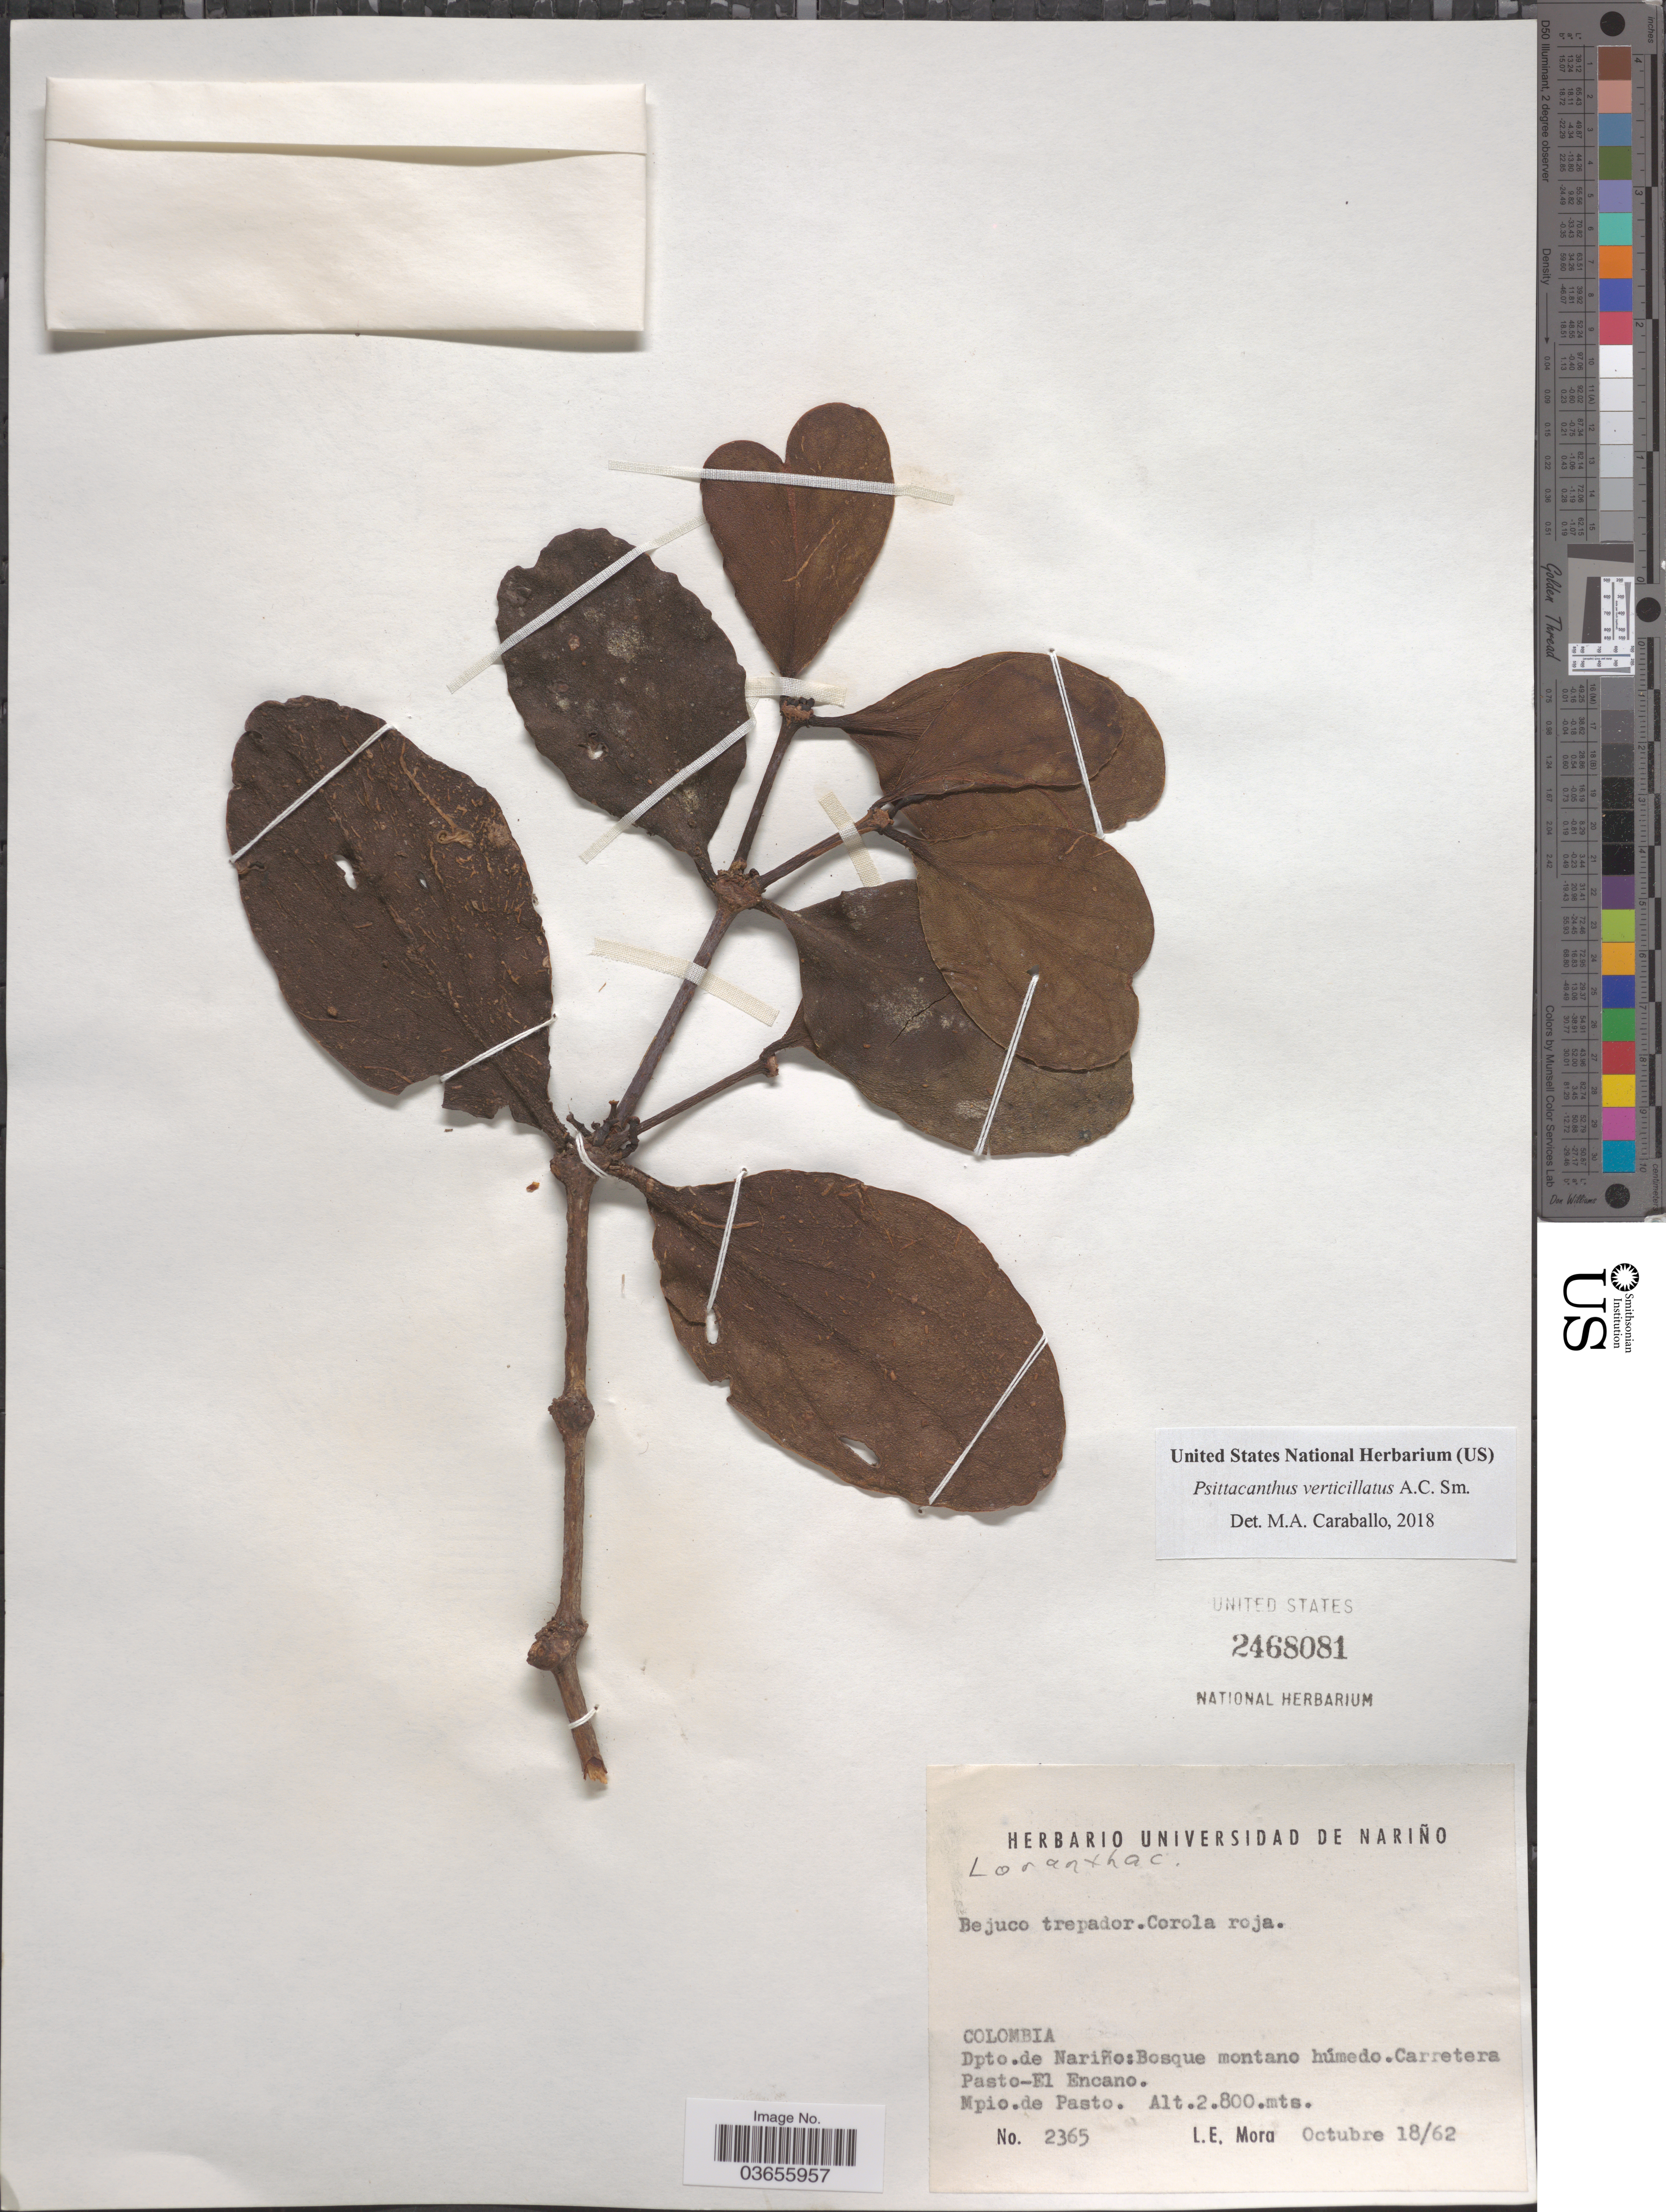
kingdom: Plantae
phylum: Tracheophyta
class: Magnoliopsida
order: Santalales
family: Loranthaceae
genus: Psittacanthus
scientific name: Psittacanthus verticillatus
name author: A.C. Sm.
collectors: L. Mora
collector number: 2365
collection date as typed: Transcribed d/m/y: 18/10/62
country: Colombia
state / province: Nariño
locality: Dpto.de Nariño:Bosque montano húmedo. Carretera Pasto-El Encano. Mpio.de Pasto.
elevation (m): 2800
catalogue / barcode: US 2468081